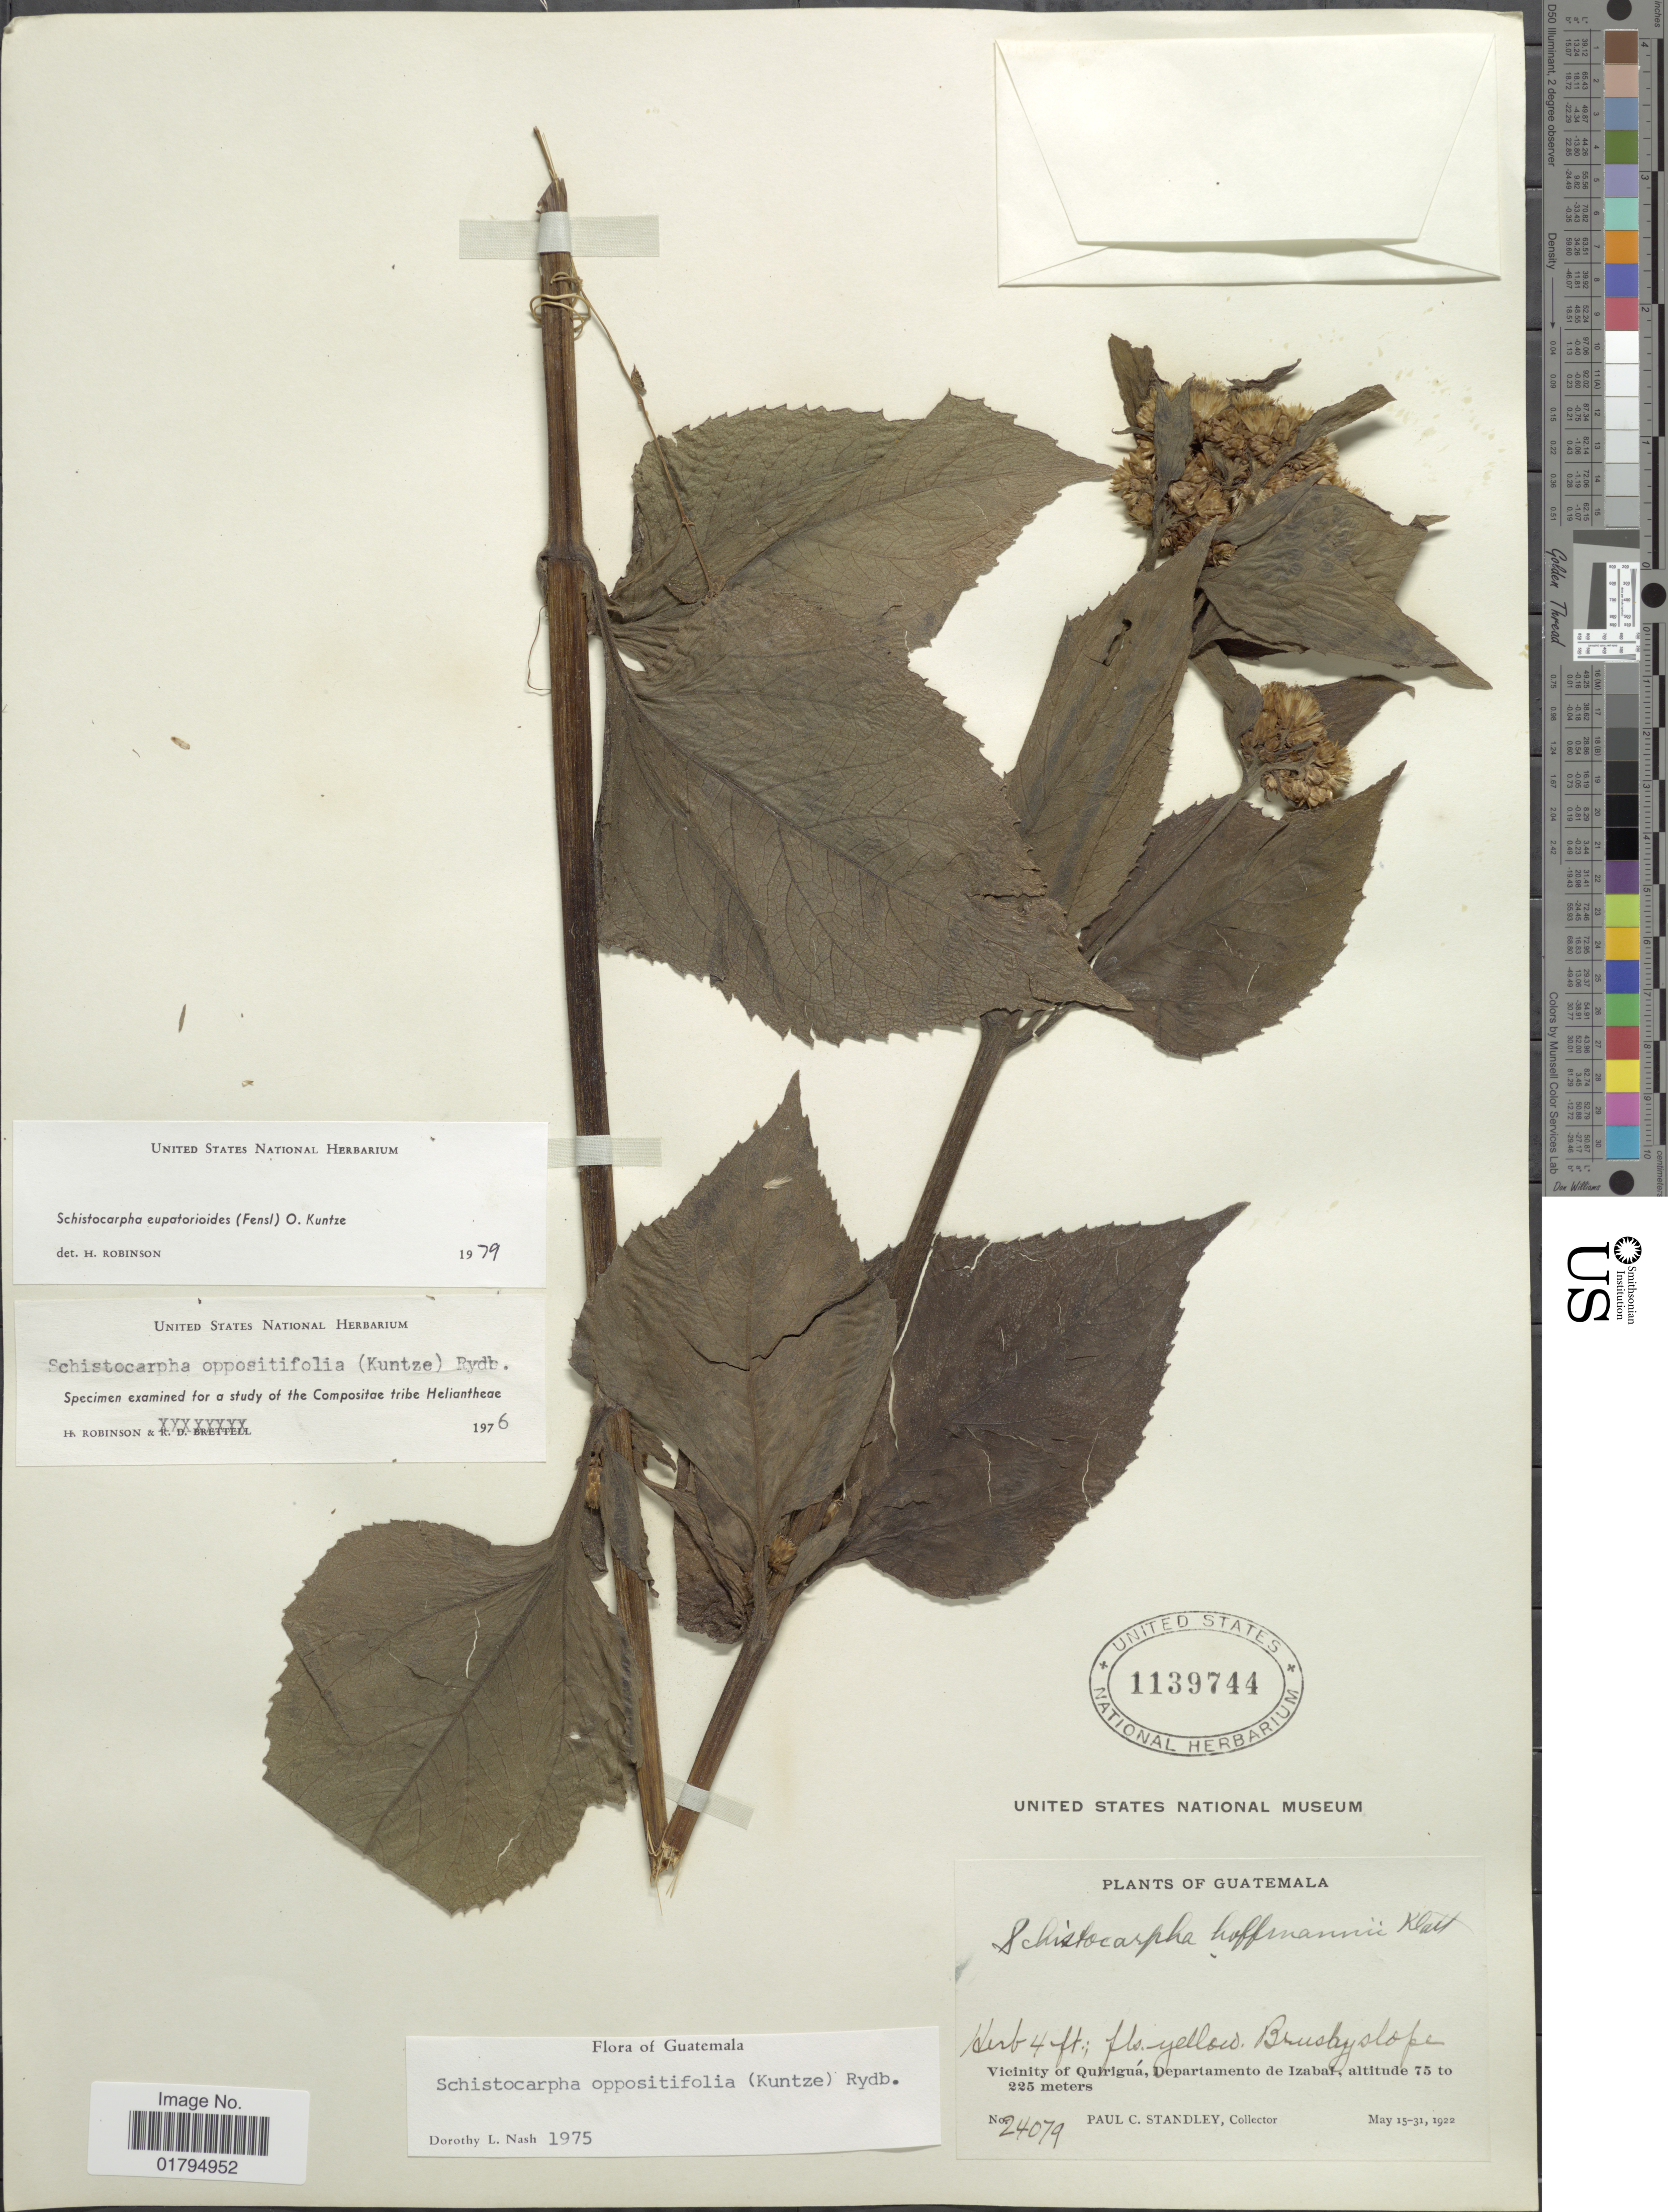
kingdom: Plantae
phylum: Tracheophyta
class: Magnoliopsida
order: Asterales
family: Asteraceae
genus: Schistocarpha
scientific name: Schistocarpha eupatorioides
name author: (Fenzl) Kuntze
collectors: P. C. Standley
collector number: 24079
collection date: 1922-05-15/1922-05-31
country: Guatemala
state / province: Izabal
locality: Vicinity of Quirigua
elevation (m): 75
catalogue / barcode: US 1139744